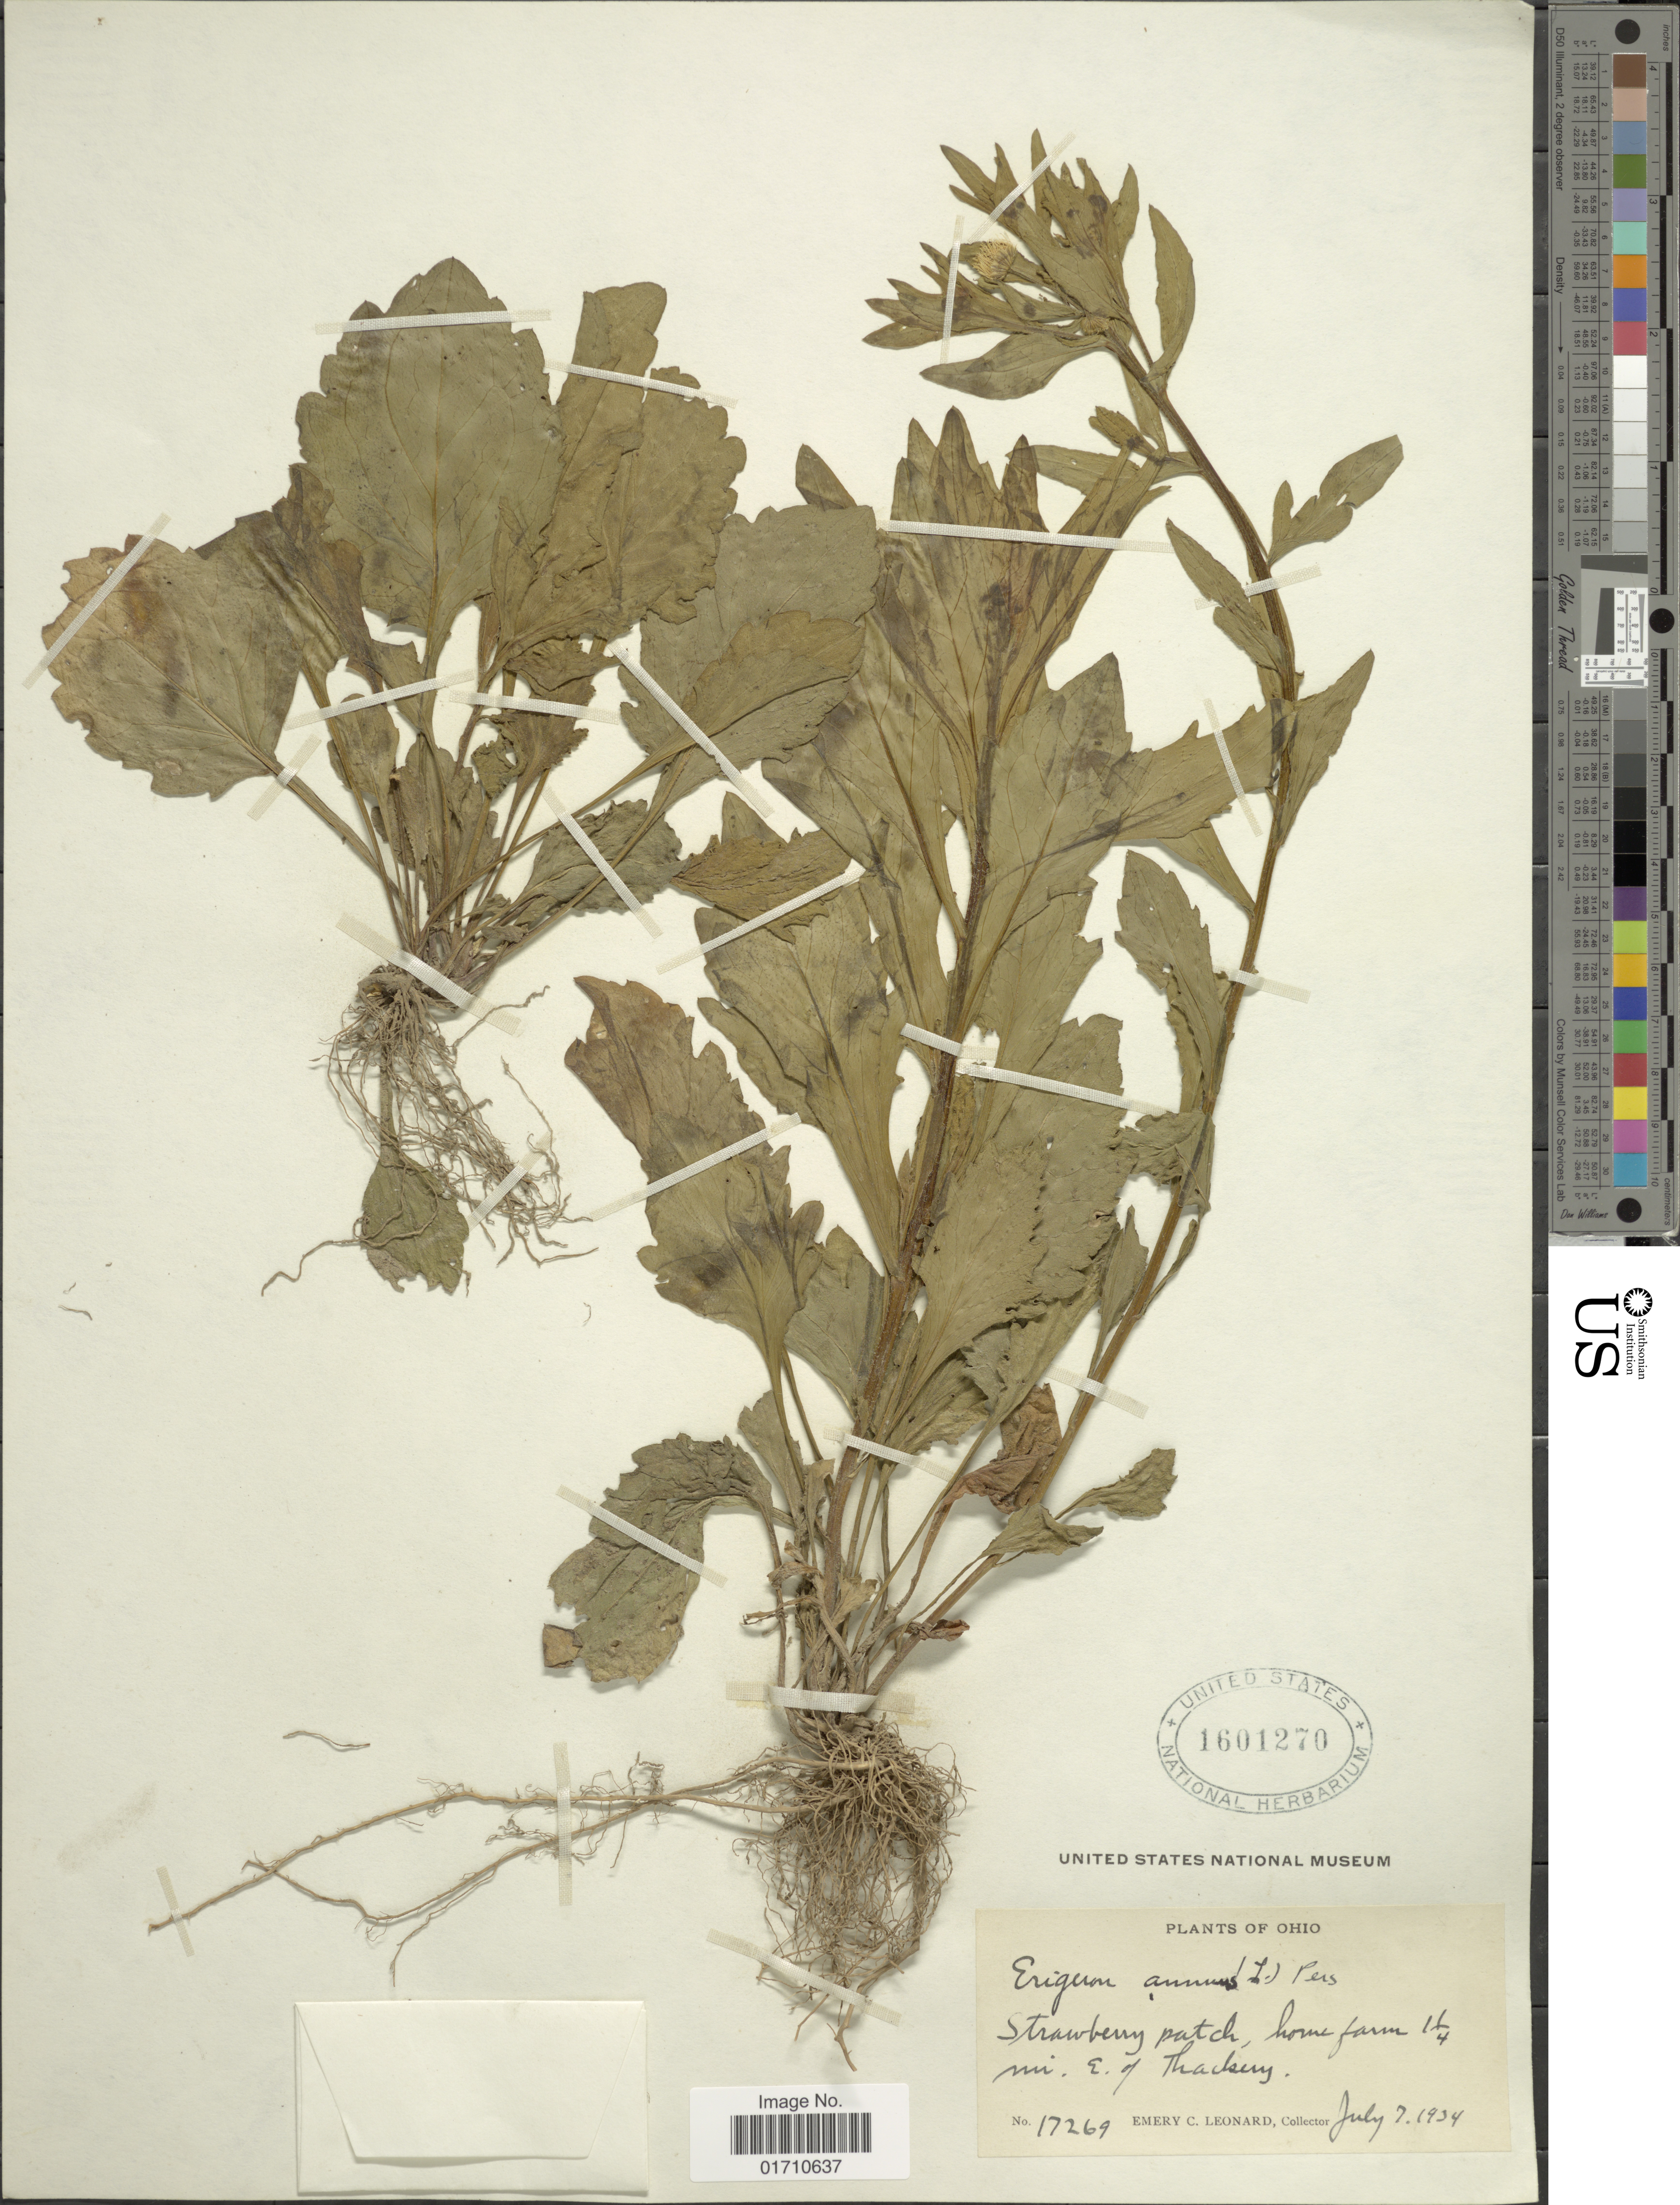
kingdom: Plantae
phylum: Tracheophyta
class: Magnoliopsida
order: Asterales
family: Asteraceae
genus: Erigeron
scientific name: Erigeron annuus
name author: (L.) Pers.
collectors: E. C. Leonard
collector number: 17269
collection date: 1934-07-07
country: United States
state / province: Ohio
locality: Strawberry patch, home farm 1¼ mi E of Thackery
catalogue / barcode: US 1601270